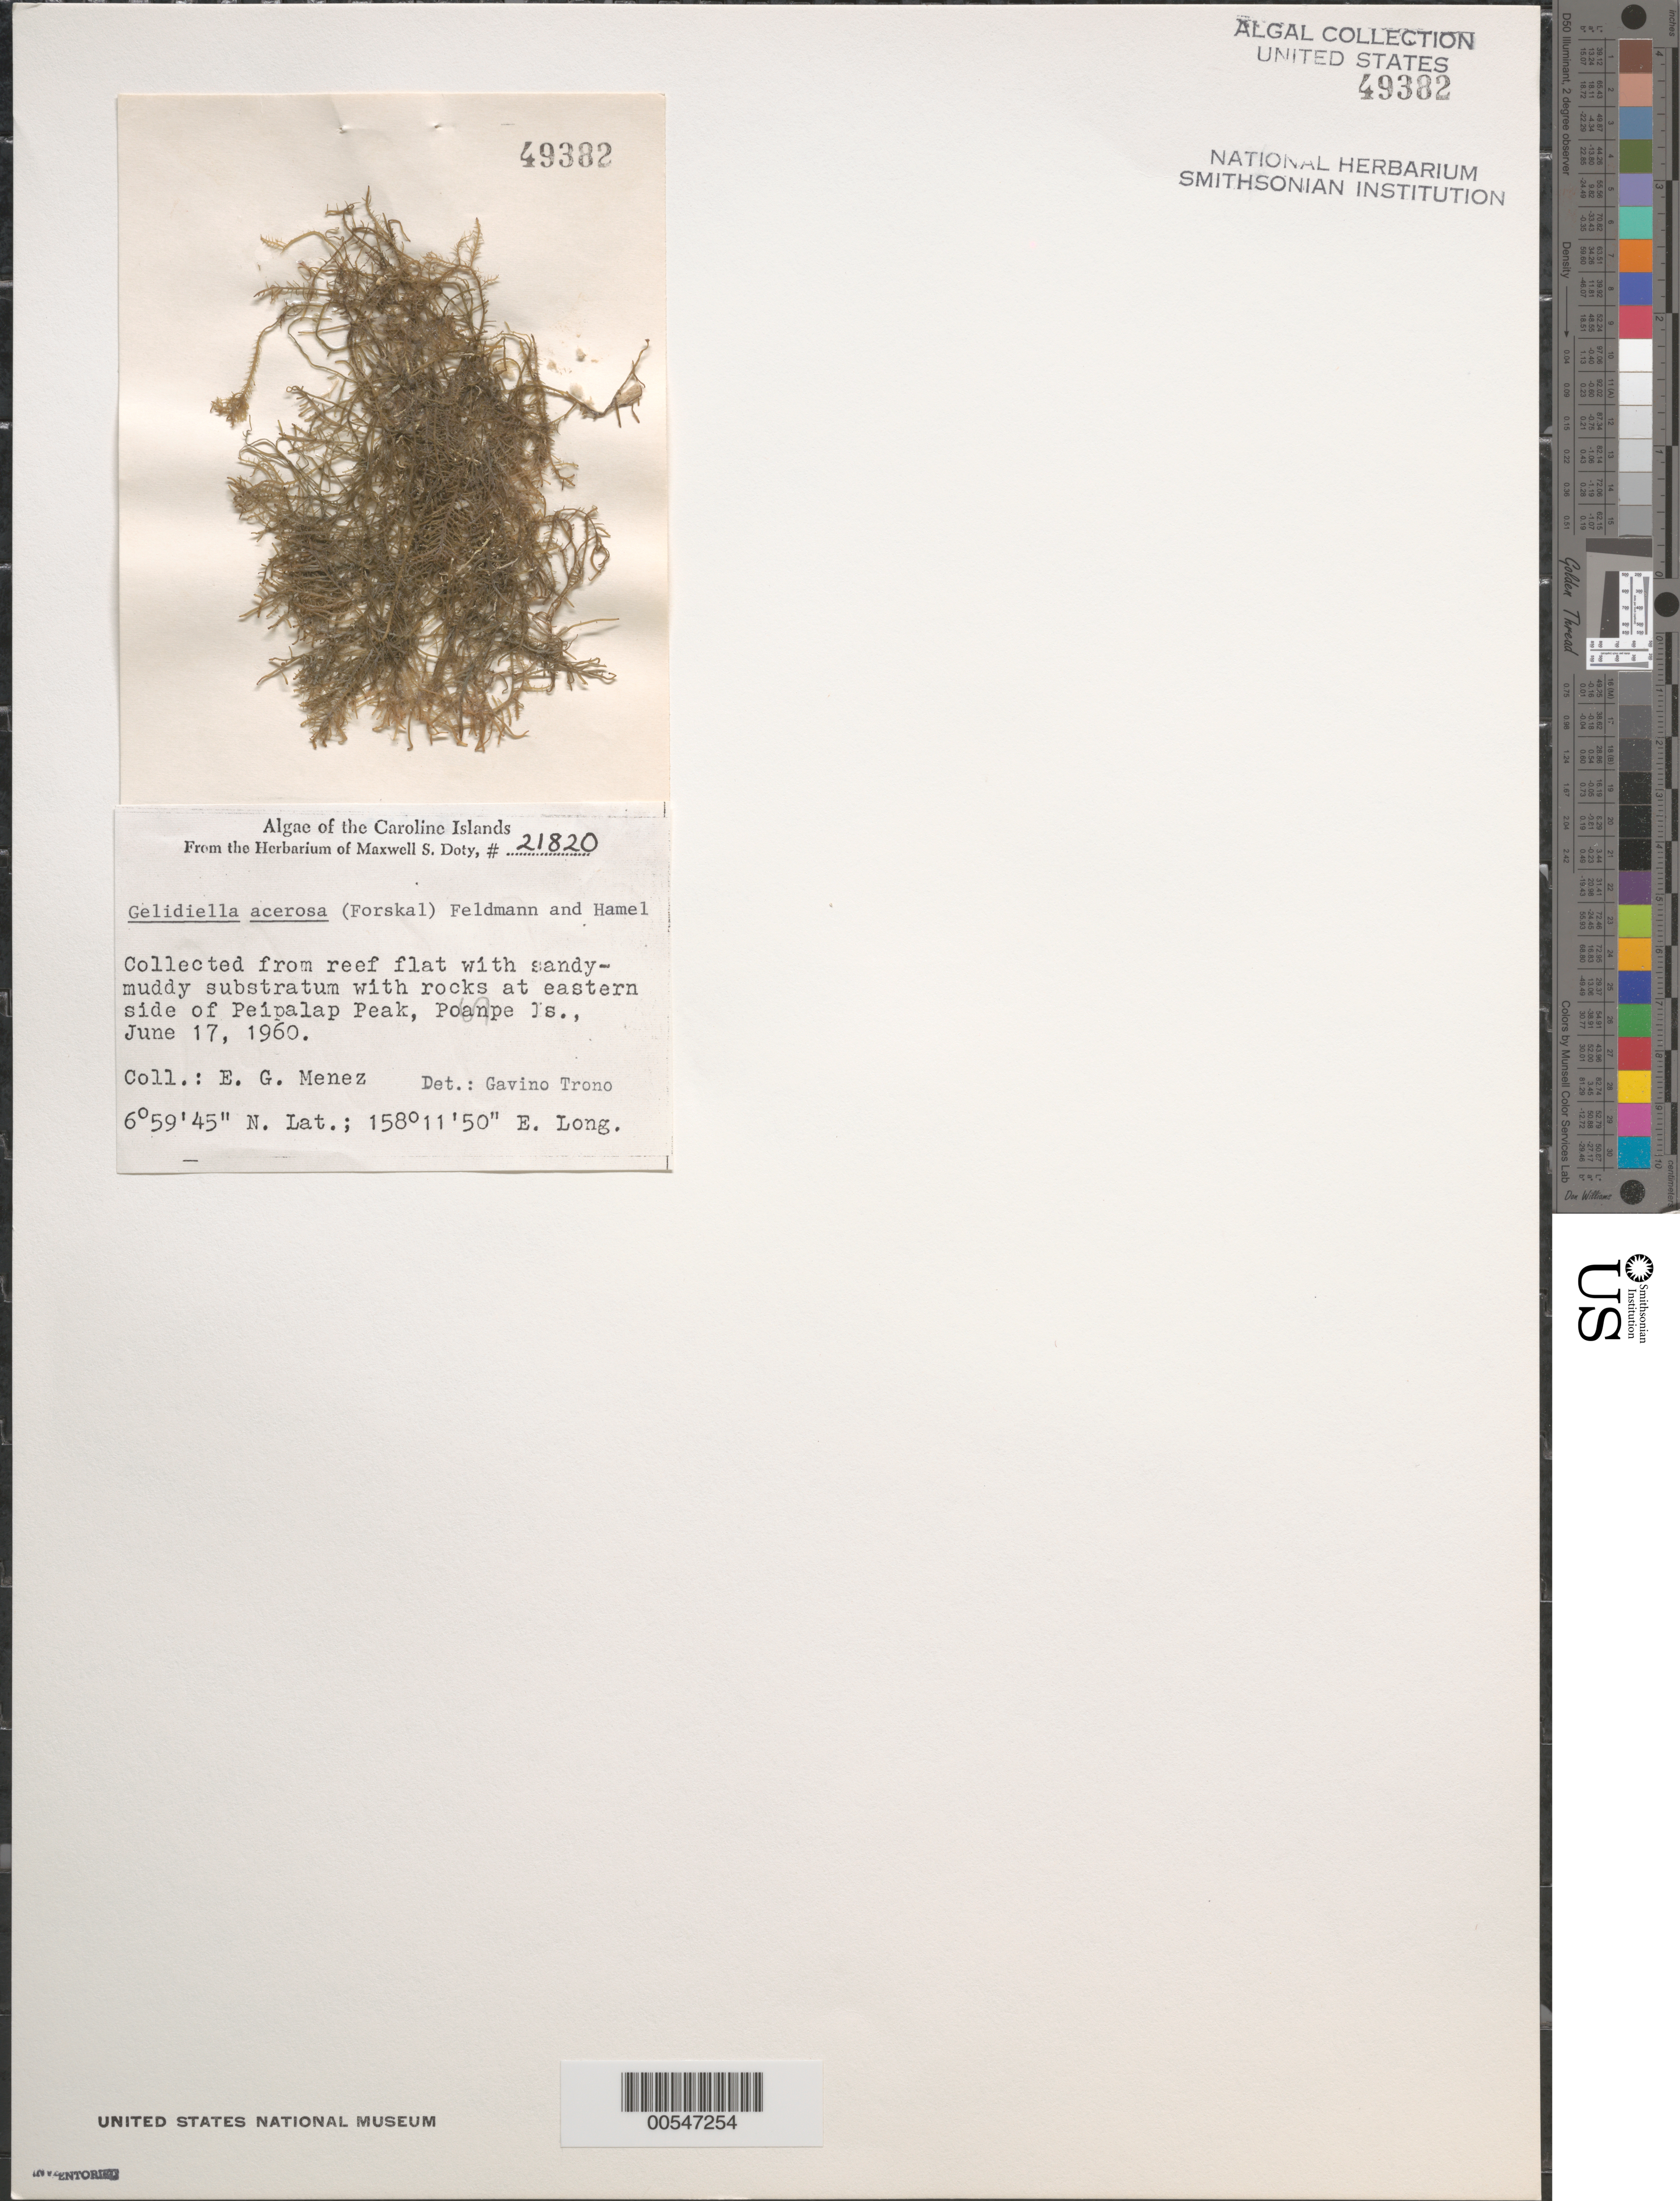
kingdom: Plantae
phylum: Rhodophyta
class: Florideophyceae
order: Gelidiales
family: Gelidiellaceae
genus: Gelidiella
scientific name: Gelidiella acerosa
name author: (Forssk.) Feldmann & G. Hamel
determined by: Trono, Gavino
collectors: Meñez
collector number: MSD 21820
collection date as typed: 17 Jun 1960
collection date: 1960-06-17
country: Micronesia, Federated States of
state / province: Pohnpei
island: Pohnpei [Ponape]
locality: Peipalap Peak, east side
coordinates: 6 59' 45" N, 158 11' 50" E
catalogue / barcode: US 49382